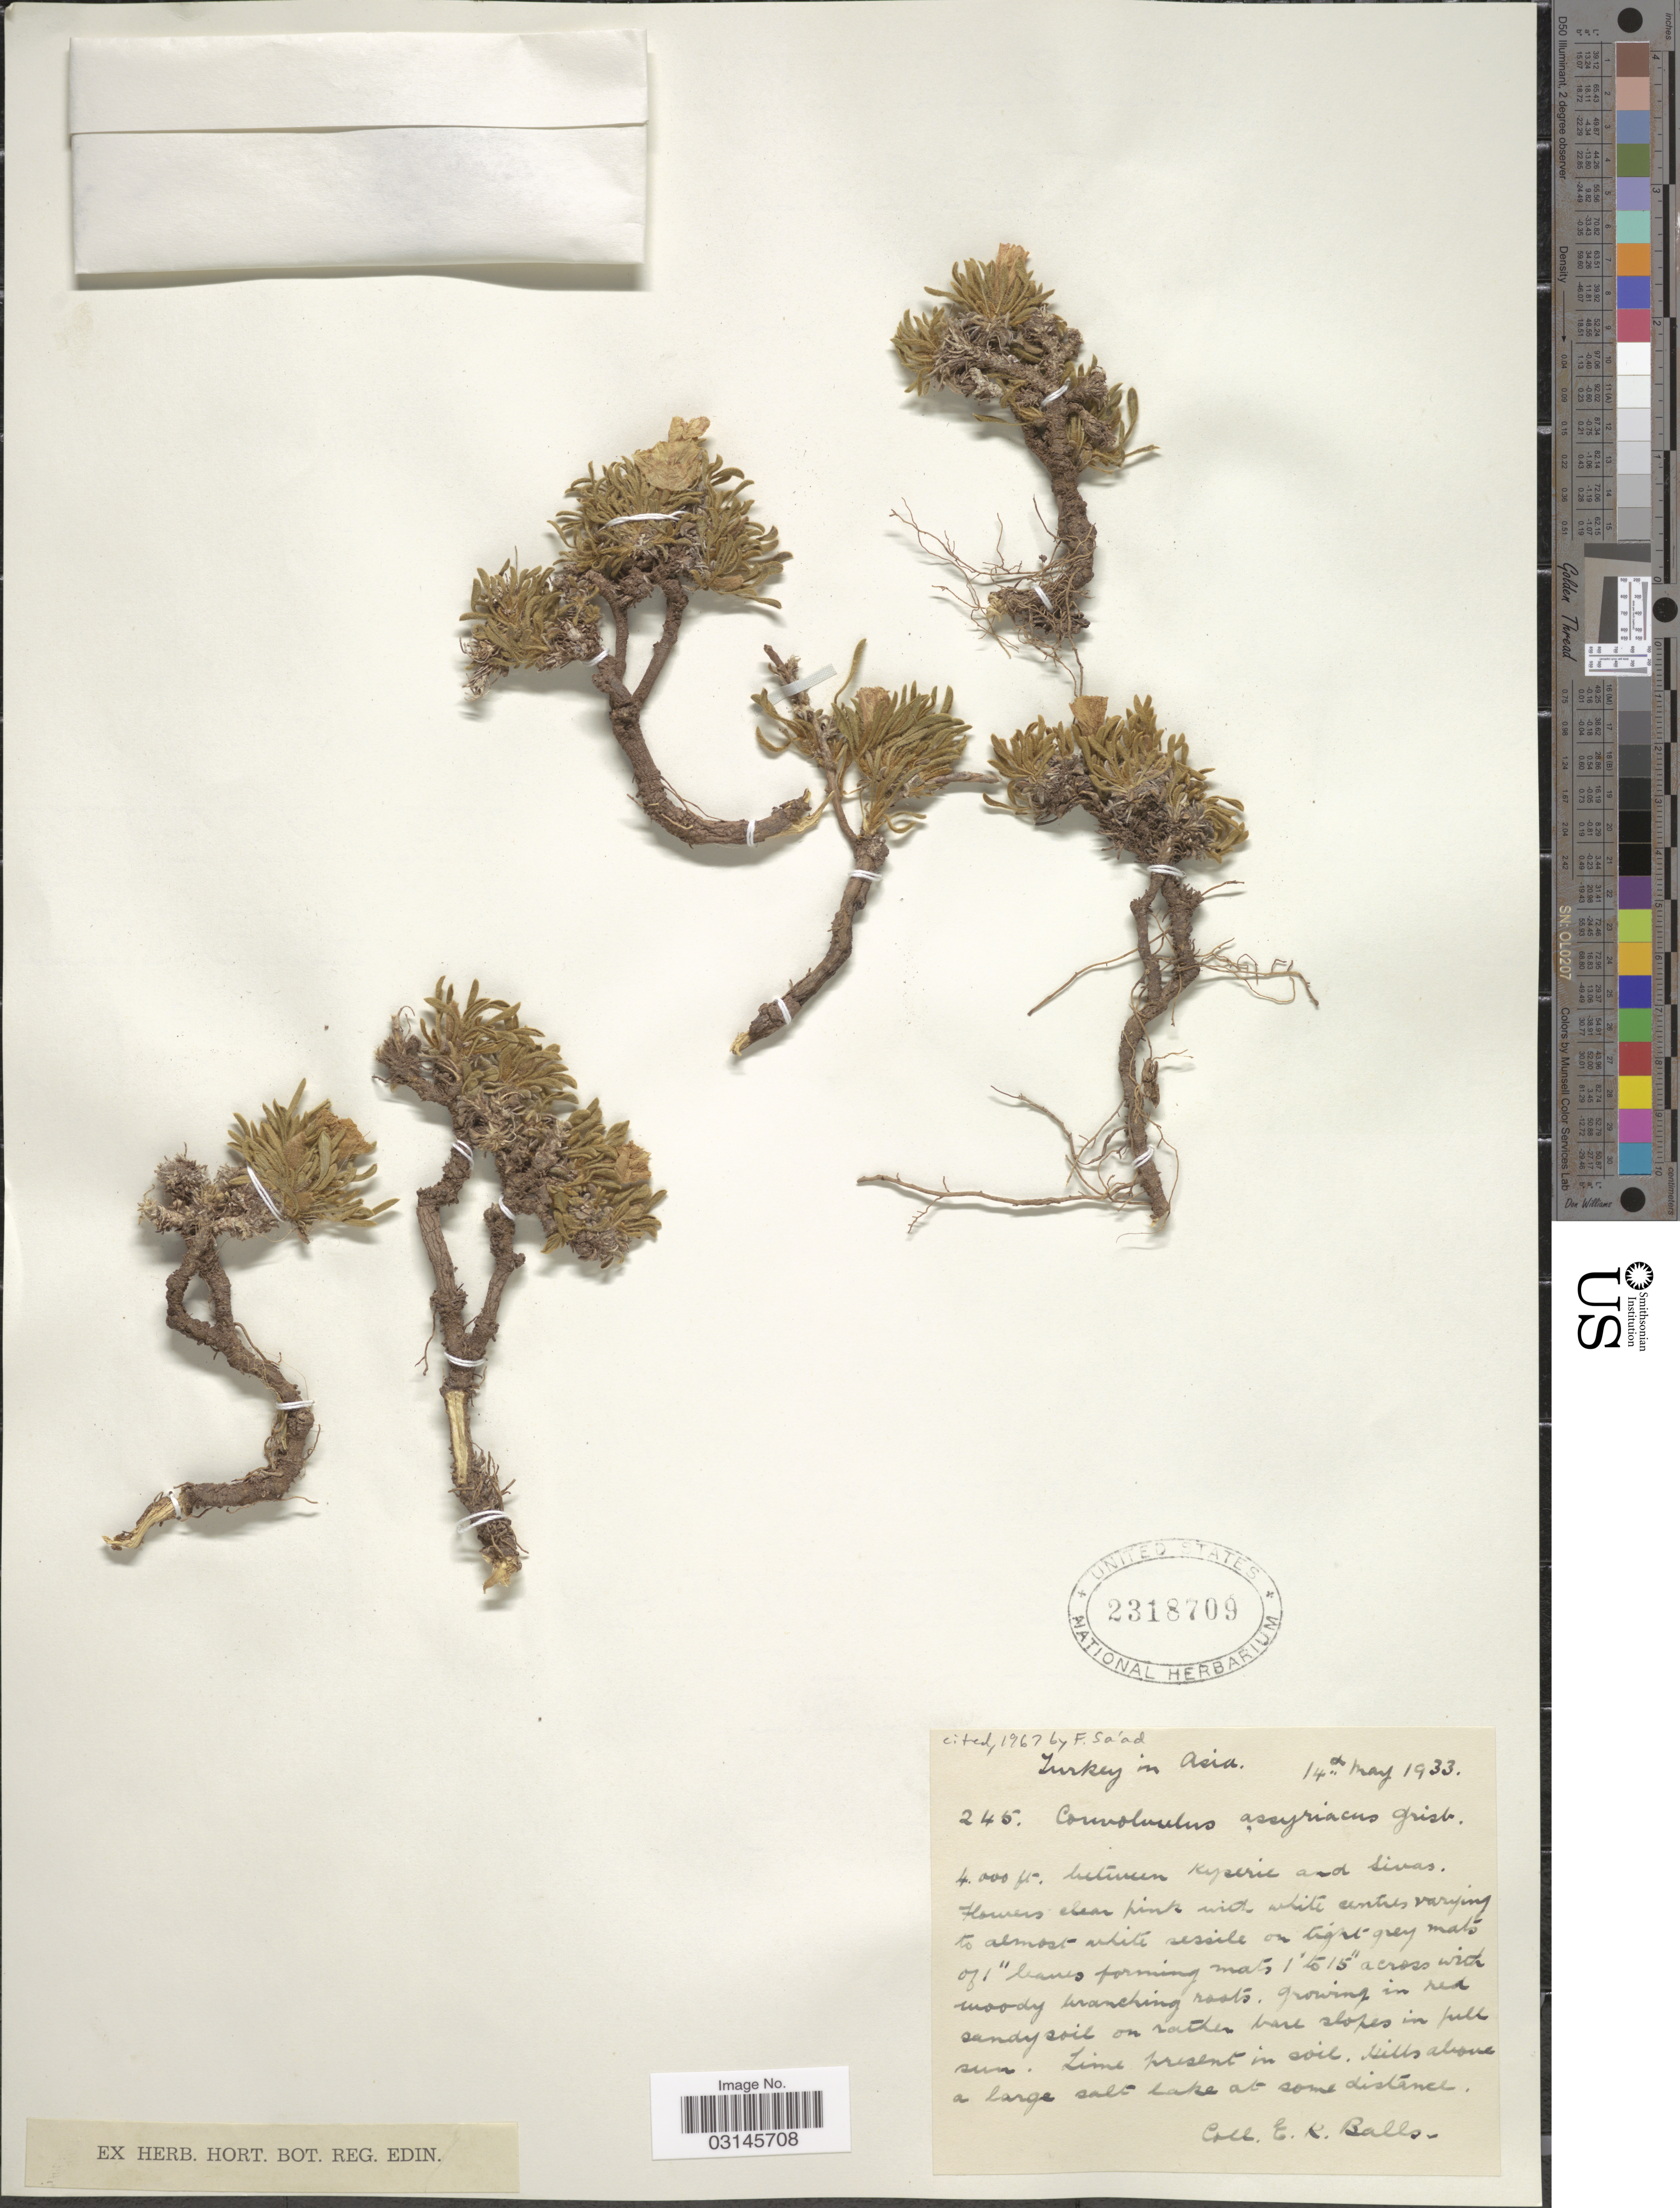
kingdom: Plantae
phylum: Tracheophyta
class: Magnoliopsida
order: Solanales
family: Convolvulaceae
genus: Convolvulus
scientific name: Convolvulus assyricus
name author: Griseb.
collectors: E. K. Balls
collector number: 245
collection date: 1933-05-14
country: Turkey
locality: Turkey in Asia. Between Kyserie and Sivas.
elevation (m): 1219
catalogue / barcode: US 2318709